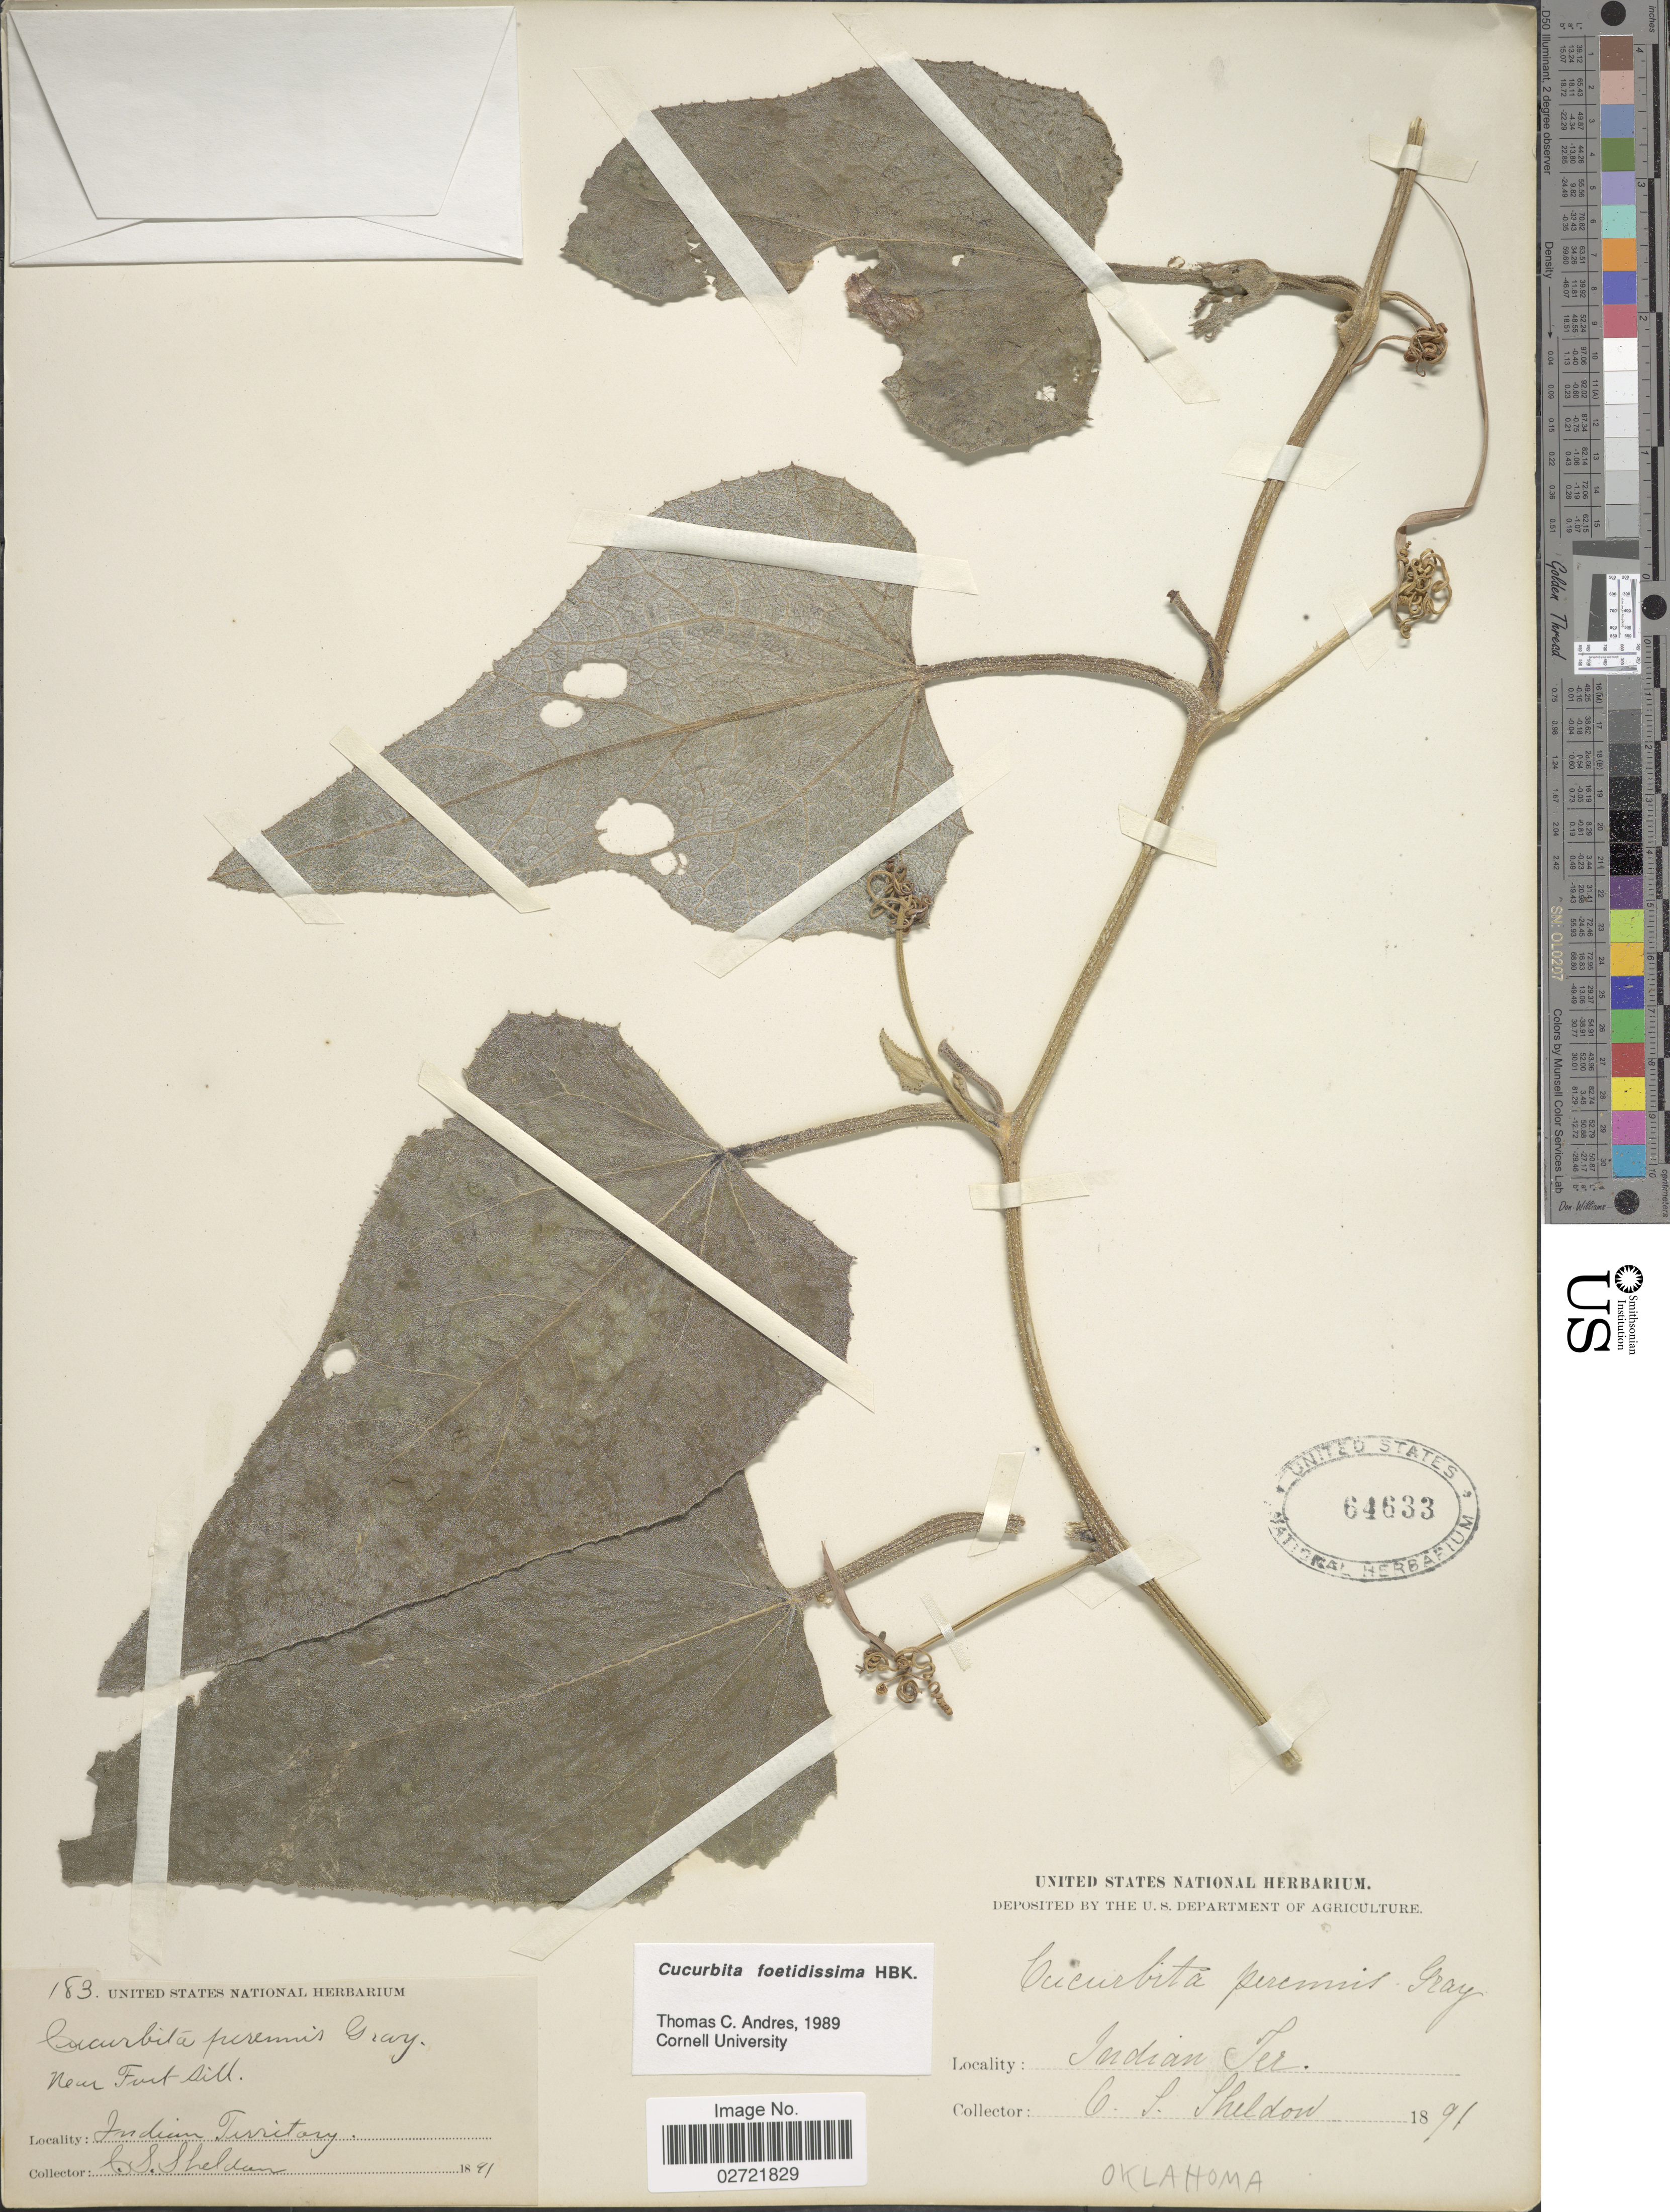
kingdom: Plantae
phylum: Tracheophyta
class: Magnoliopsida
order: Cucurbitales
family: Cucurbitaceae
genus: Cucurbita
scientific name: Cucurbita foetidissima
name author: Kunth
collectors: C. S. Sheldon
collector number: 183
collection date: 1891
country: United States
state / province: Oklahoma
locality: Near Fort Hill, Indian Territory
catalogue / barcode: US 64633